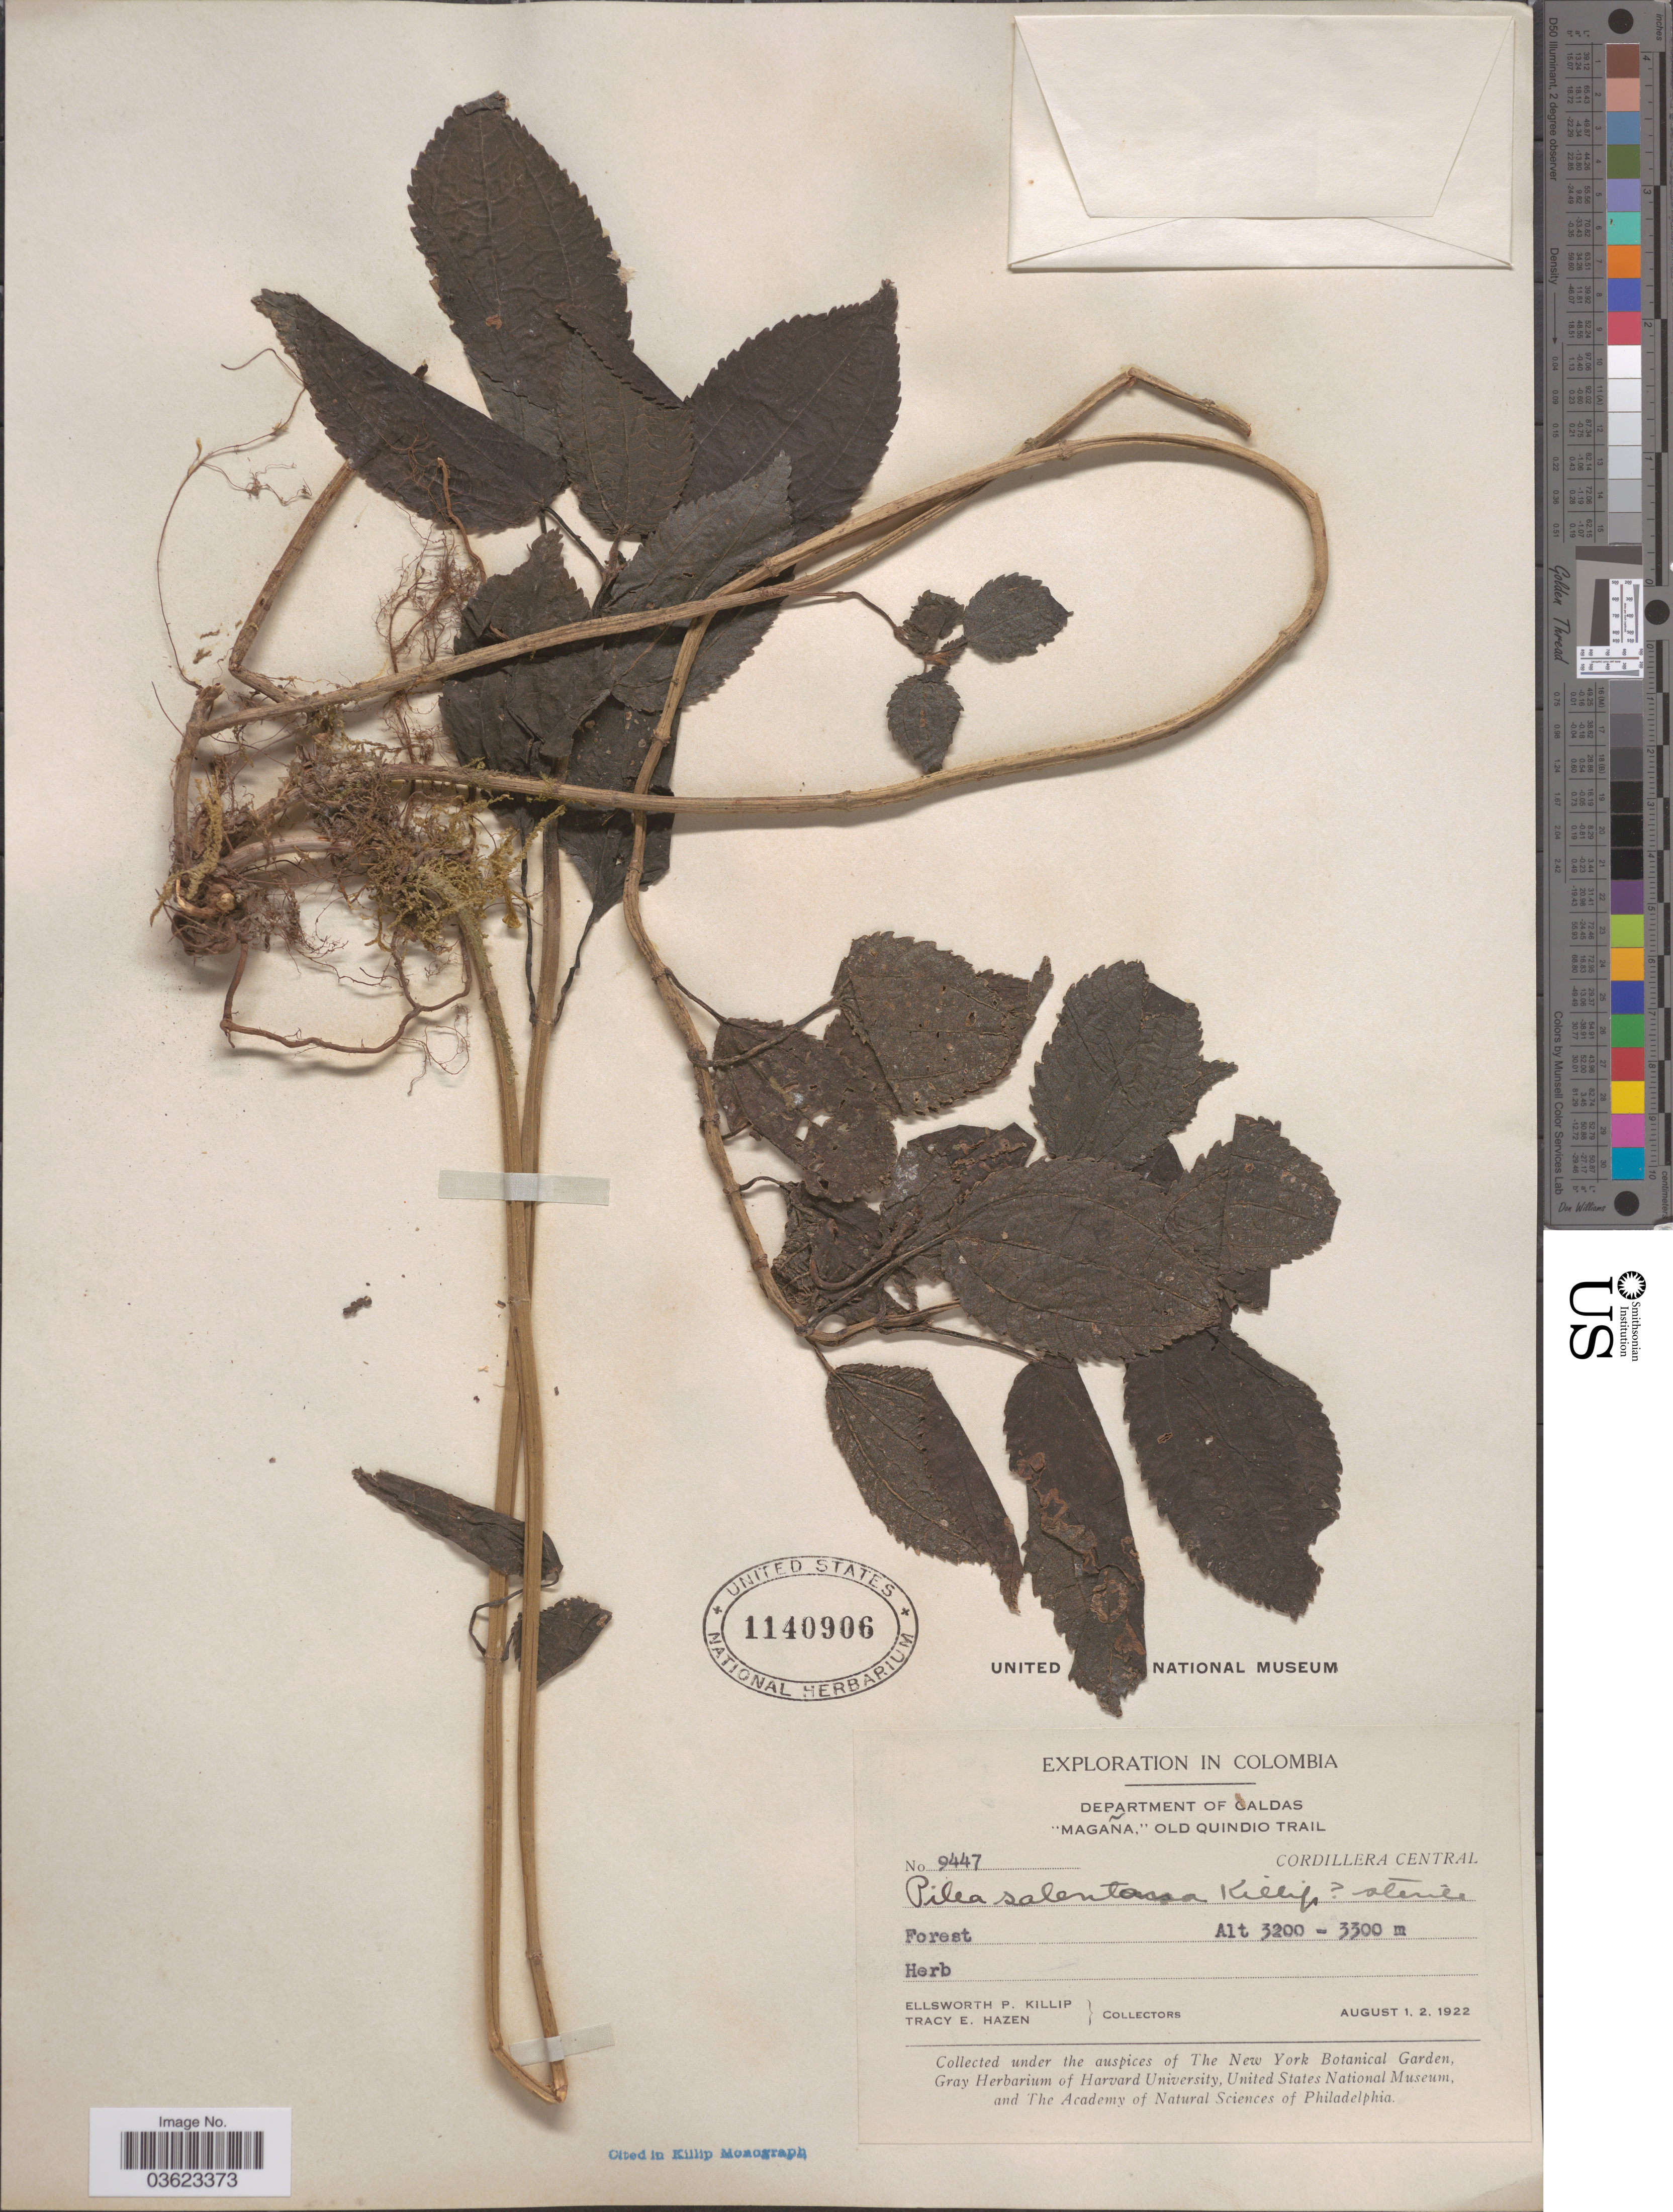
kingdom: Plantae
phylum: Tracheophyta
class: Magnoliopsida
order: Rosales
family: Urticaceae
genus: Pilea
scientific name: Pilea salentana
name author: Killip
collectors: E. P. Killip & T. E. Hazen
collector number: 9447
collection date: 1922-08-01/1922-08-02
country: Colombia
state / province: Caldas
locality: Department of Caldas. 'Magaña,' Old Quindio Trail. Cordillera Central.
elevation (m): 3200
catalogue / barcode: US 1140906